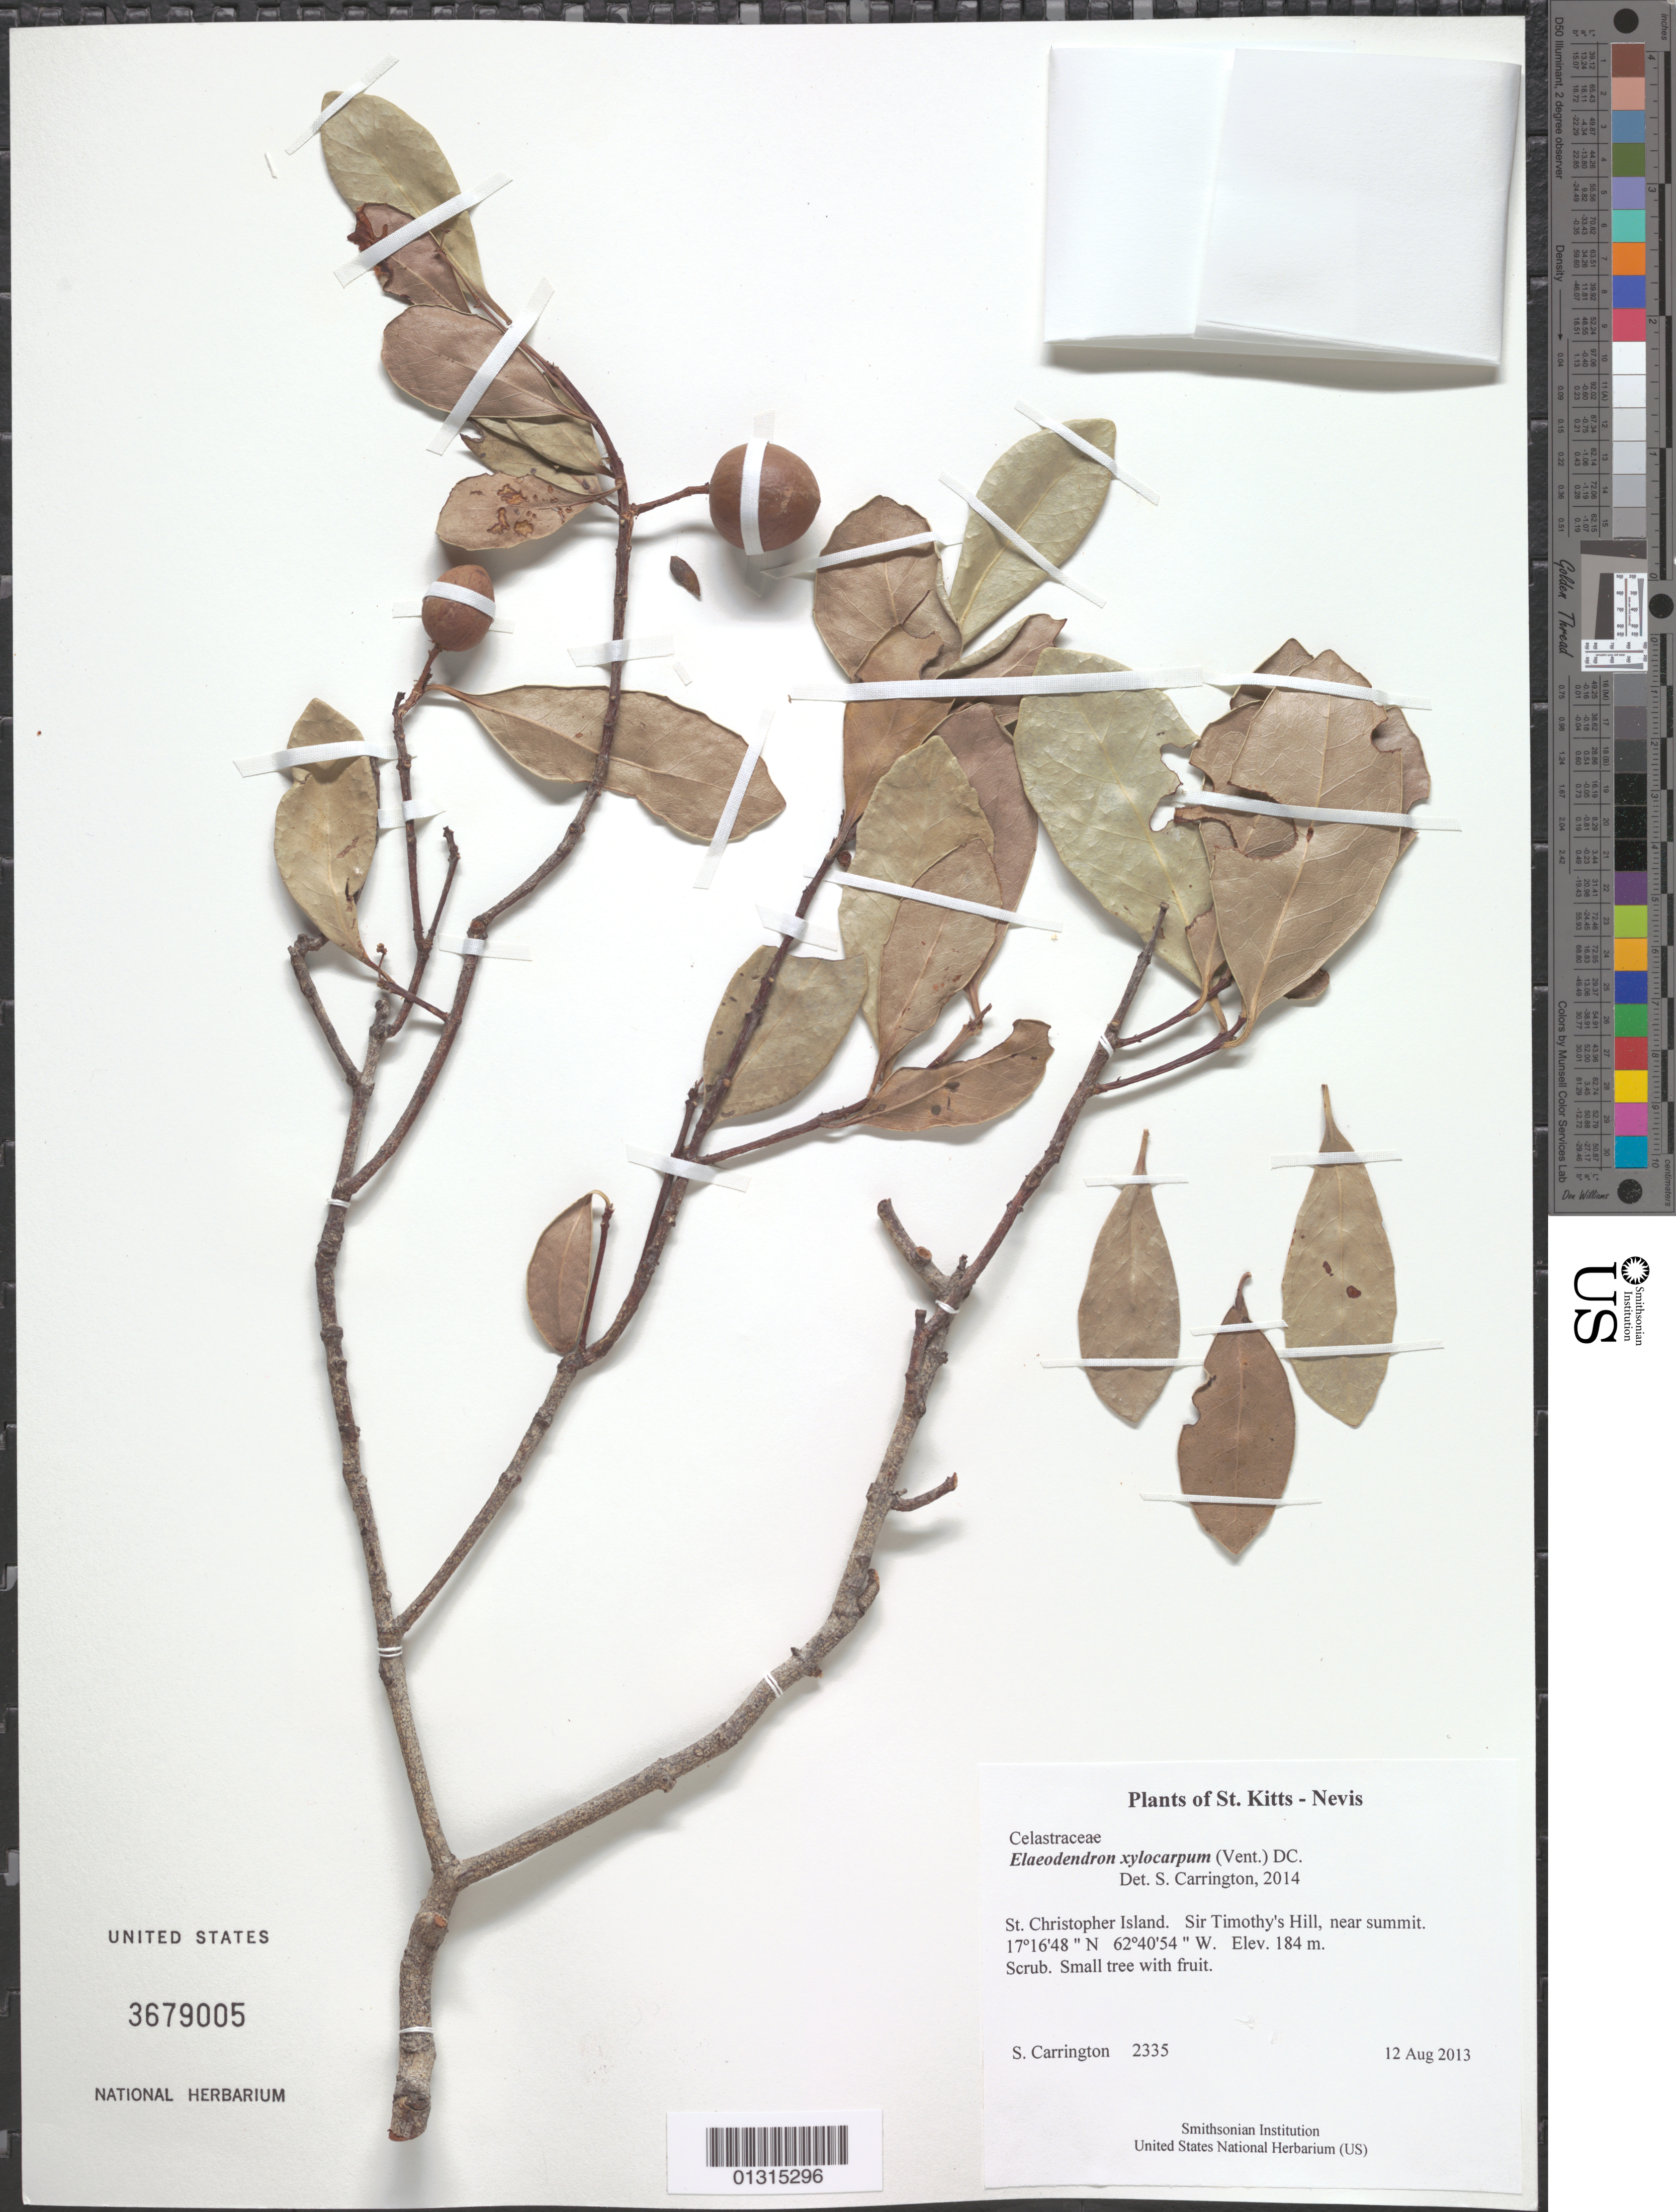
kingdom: Plantae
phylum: Tracheophyta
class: Magnoliopsida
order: Celastrales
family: Celastraceae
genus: Elaeodendron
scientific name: Elaeodendron xylocarpum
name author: (Vent.) DC.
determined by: Carrington, C. M. S.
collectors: C. M. S. Carrington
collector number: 2335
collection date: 2013-08-12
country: St. Christopher-Nevis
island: St. Christopher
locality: Sir Timothy's Hill, near summit.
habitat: Scrub.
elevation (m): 184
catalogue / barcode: US 3679005